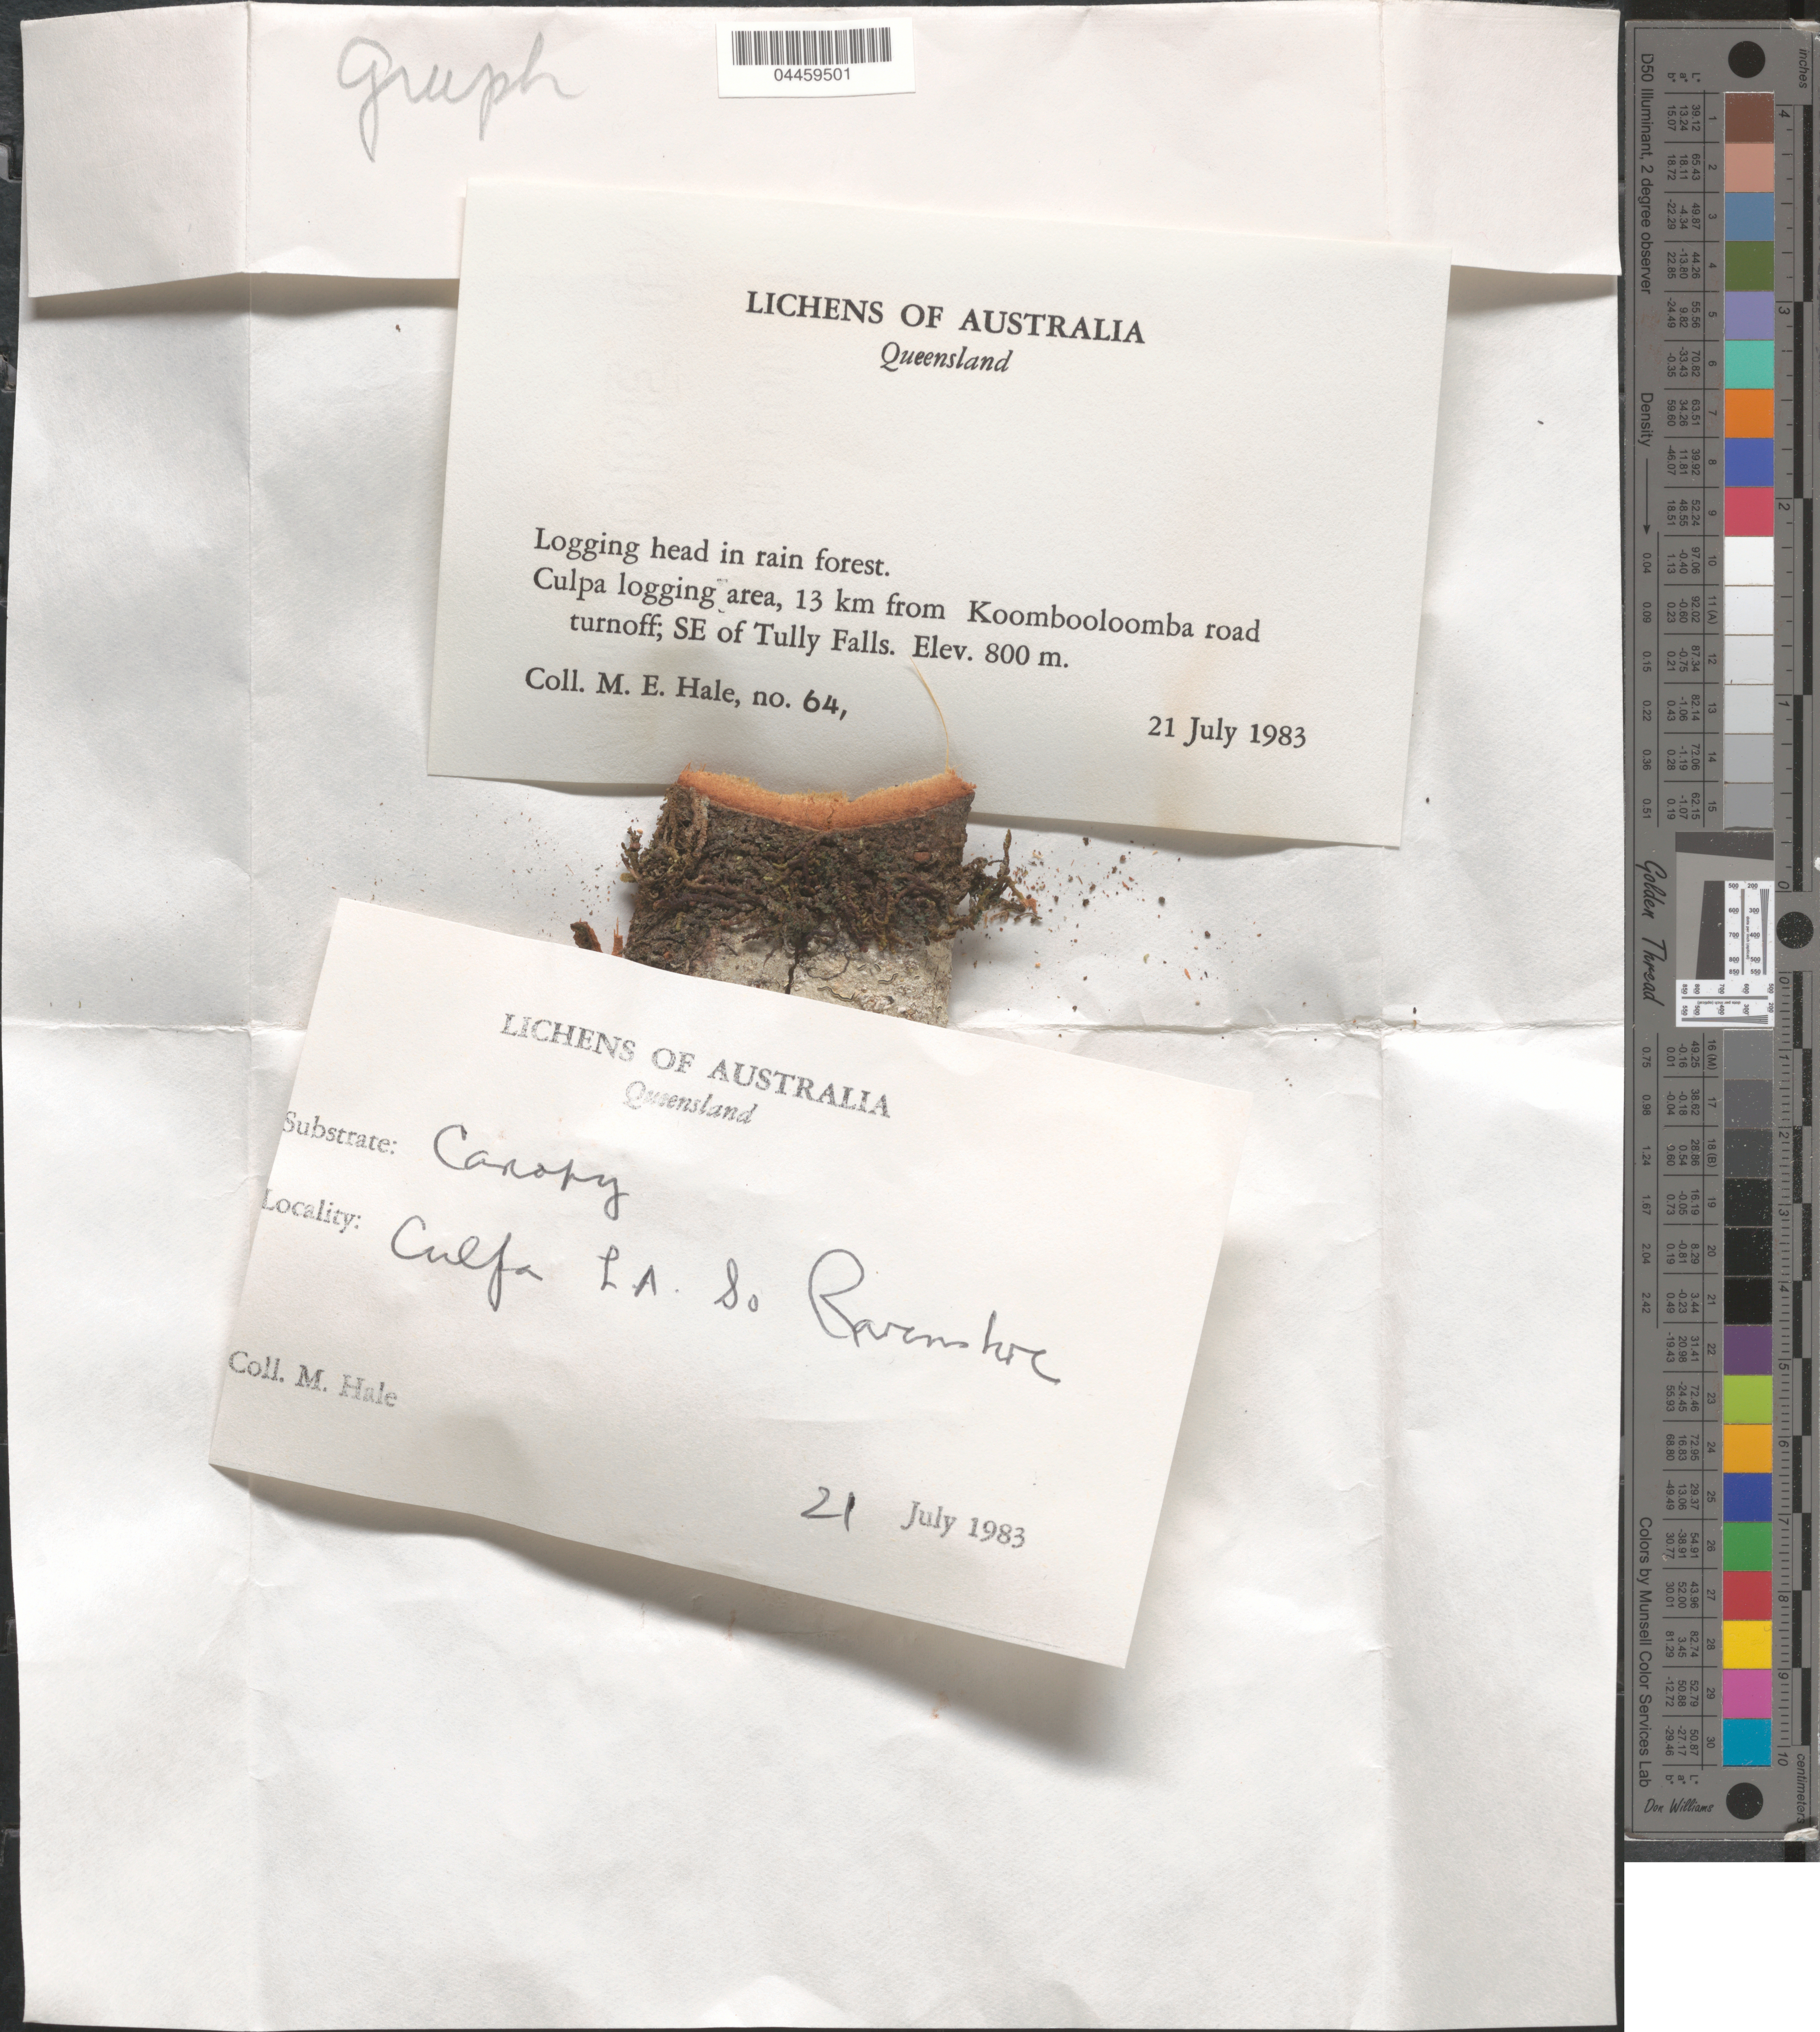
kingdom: Fungi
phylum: Ascomycota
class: Lecanoromycetes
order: Ostropales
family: Graphidaceae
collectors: M. Hale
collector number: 64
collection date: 1983-07-21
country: Australia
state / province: Queensland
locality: Logging head in rain forest. Culpa logging area, 13 km from Koombooloomba road turnoff, SE of Tully Falls. Culpa L.A. So Ravenshoe.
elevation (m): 800